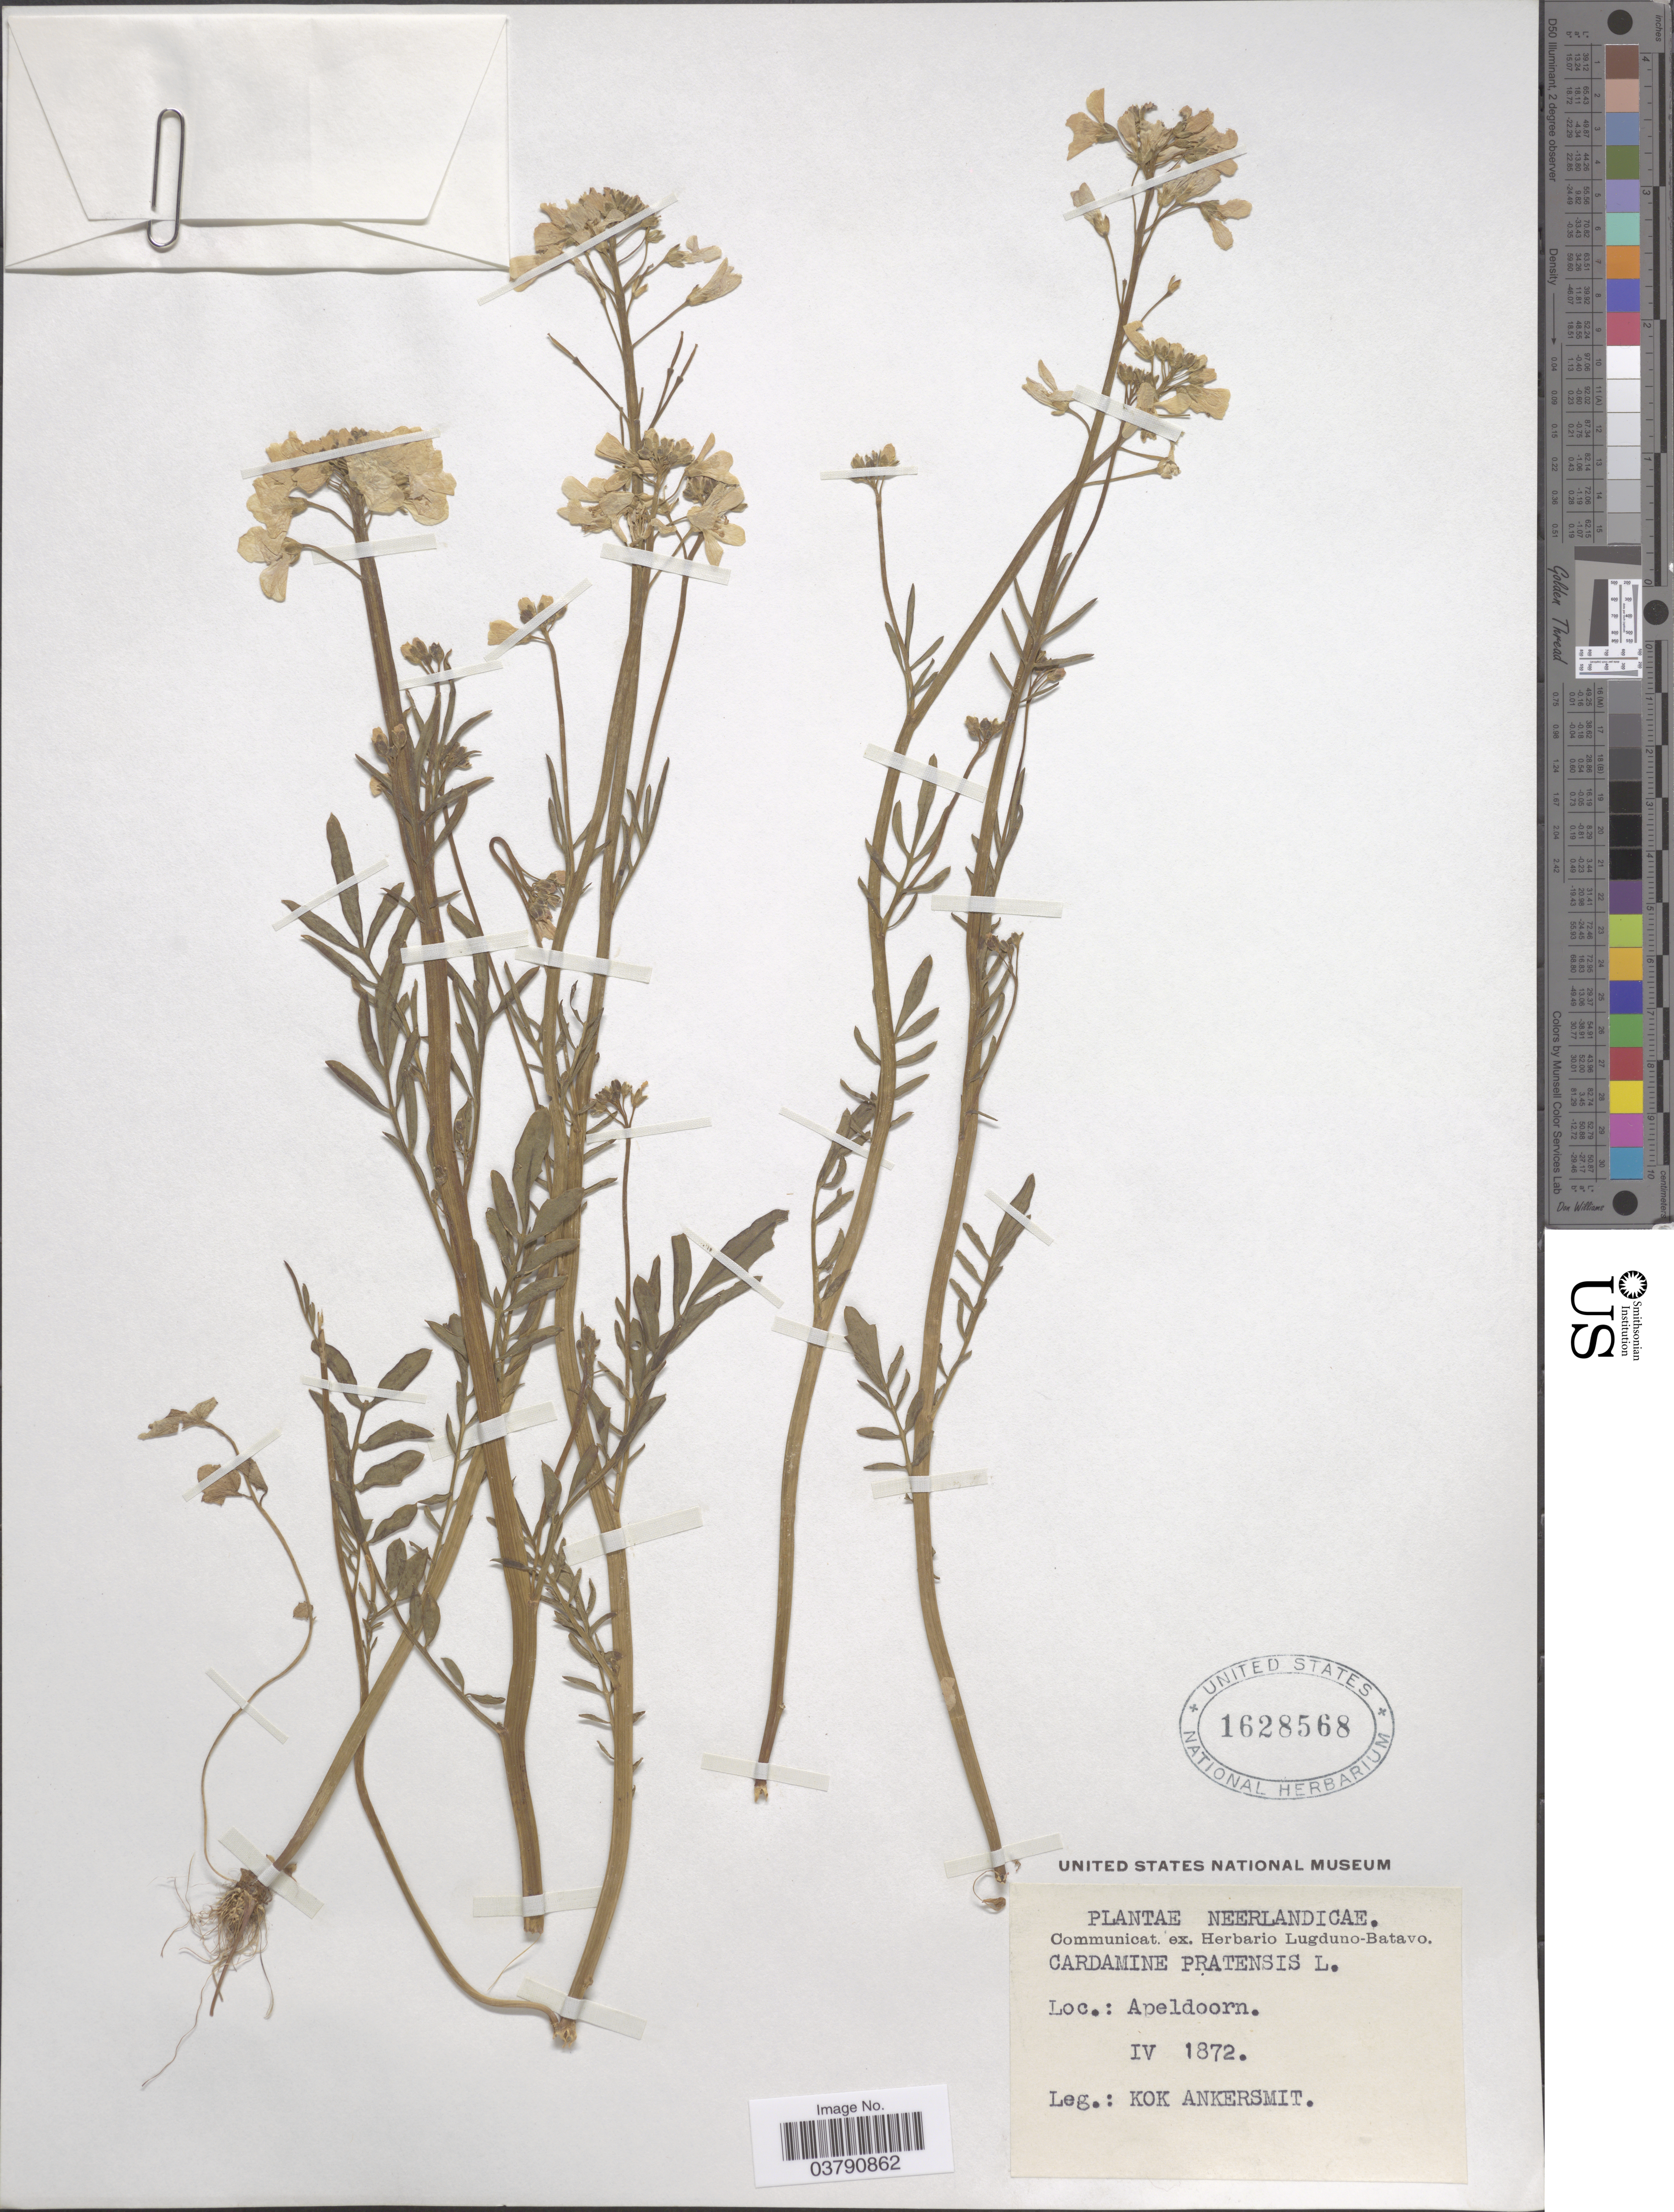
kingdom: Plantae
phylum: Tracheophyta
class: Magnoliopsida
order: Brassicales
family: Brassicaceae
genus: Cardamine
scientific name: Cardamine pratensis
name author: L.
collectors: Kok Ankersmit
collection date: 1872-04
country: Netherlands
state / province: Gelderland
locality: Apeldoorn.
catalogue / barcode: US 1628568